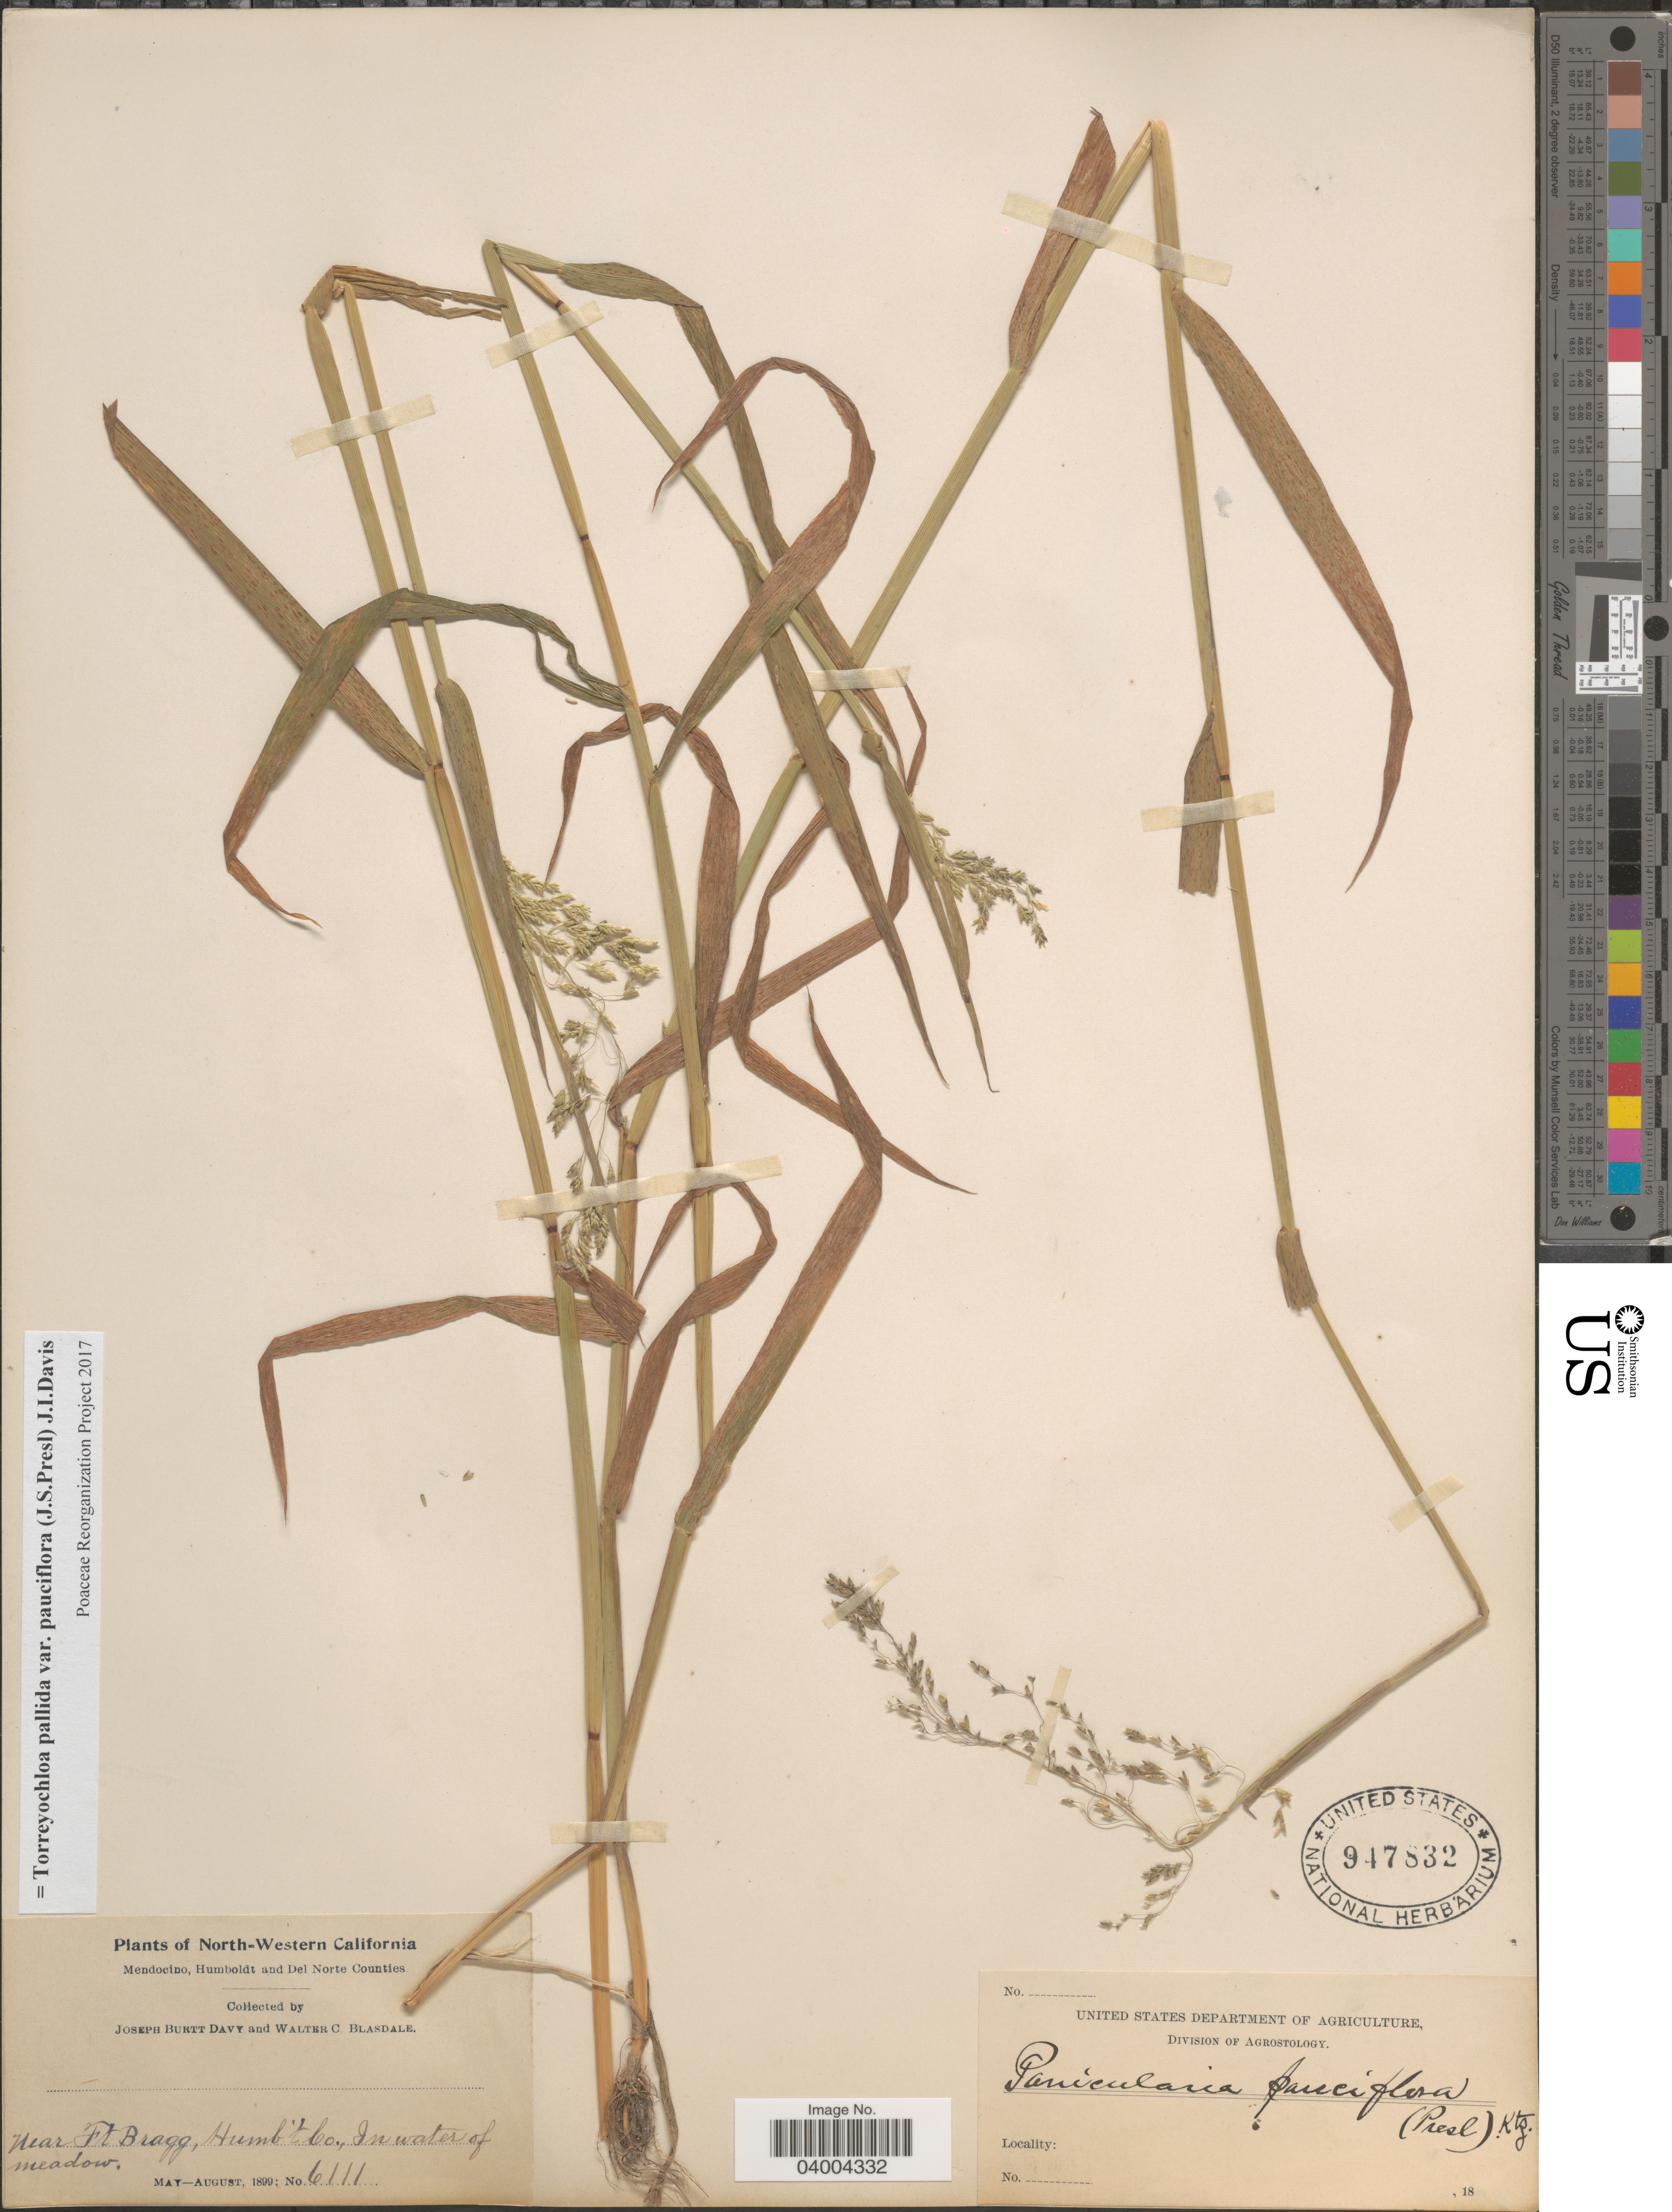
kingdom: Plantae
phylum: Tracheophyta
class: Liliopsida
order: Poales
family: Poaceae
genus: Torreyochloa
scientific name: Torreyochloa pallida var. pauciflora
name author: (J. Presl) J.I. Davis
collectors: J. Burtt Davy & W. Blasdale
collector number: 6111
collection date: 1899-05/1899-08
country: United States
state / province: California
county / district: Humboldt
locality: North-Western California. near Ft. Bragg, Humb't Co. In water of meadow.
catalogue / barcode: US 947832